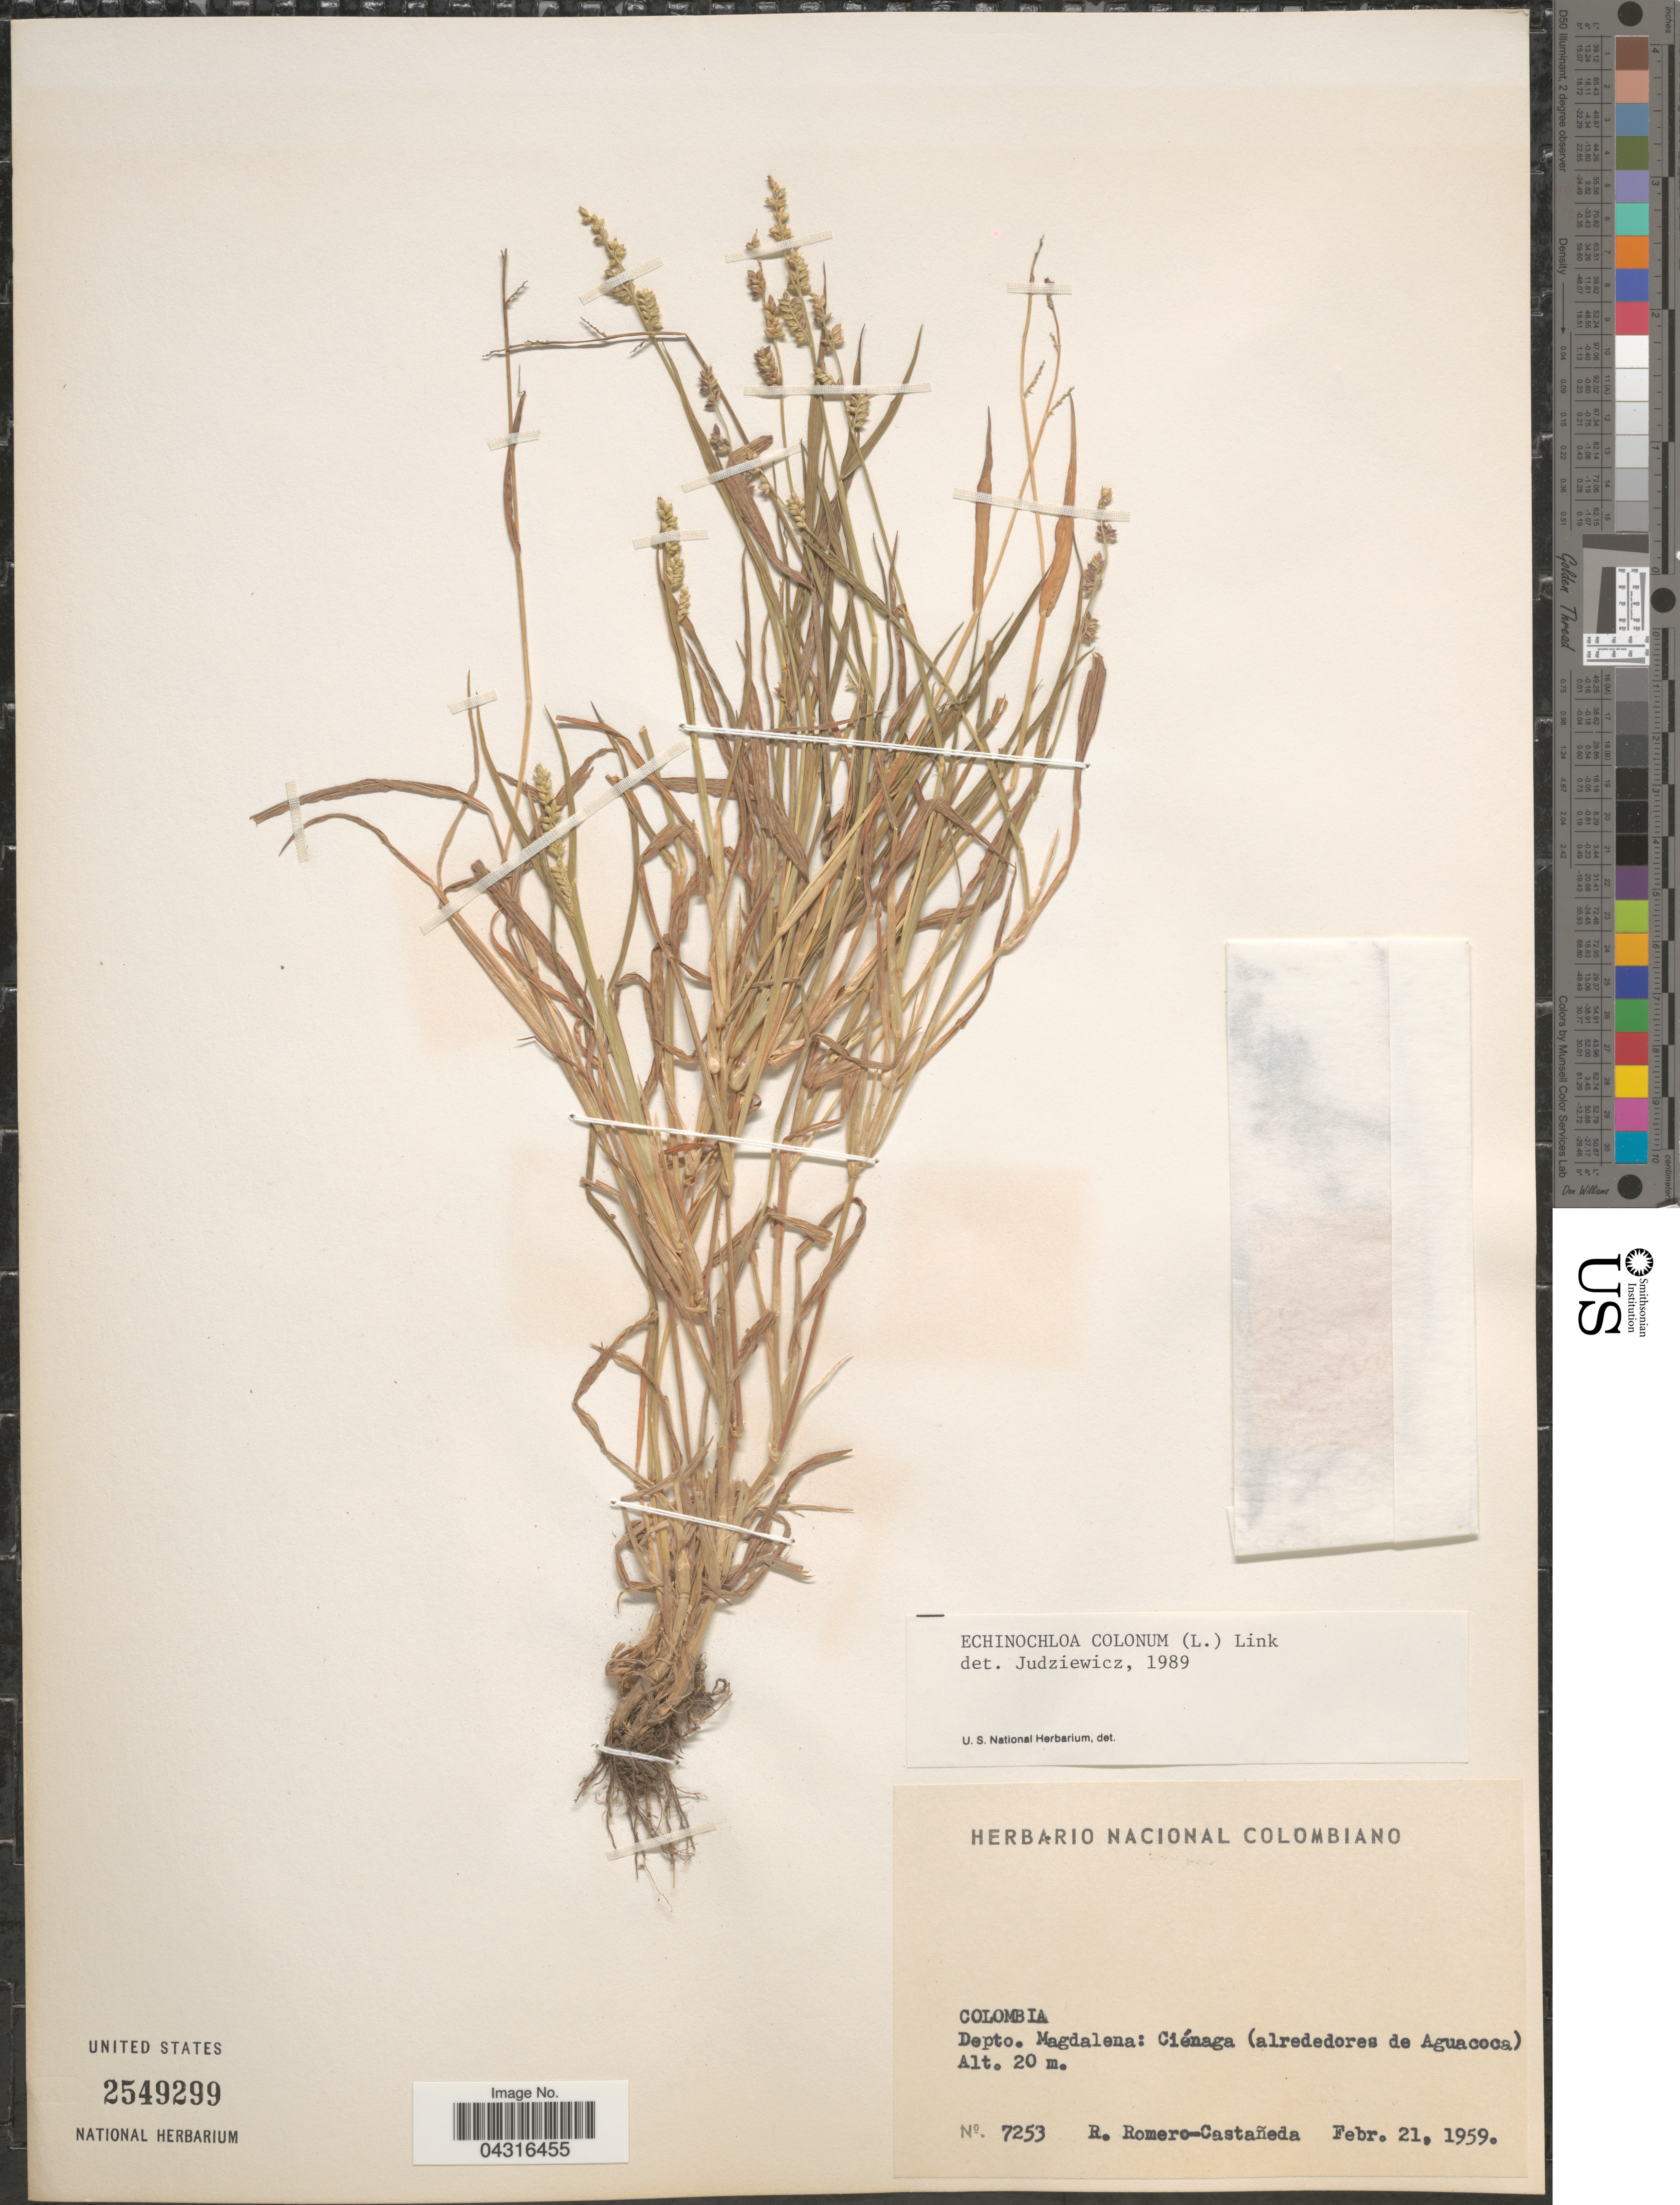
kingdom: Plantae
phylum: Tracheophyta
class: Liliopsida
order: Poales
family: Poaceae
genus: Echinochloa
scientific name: Echinochloa colona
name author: (L.) Link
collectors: R. Romero Castañeda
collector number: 7253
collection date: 1959-02-21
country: Colombia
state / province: Magdalena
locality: Depto. Magdalena: Ciénaga (alrededores de Aguacoca).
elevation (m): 20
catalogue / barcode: US 2549299